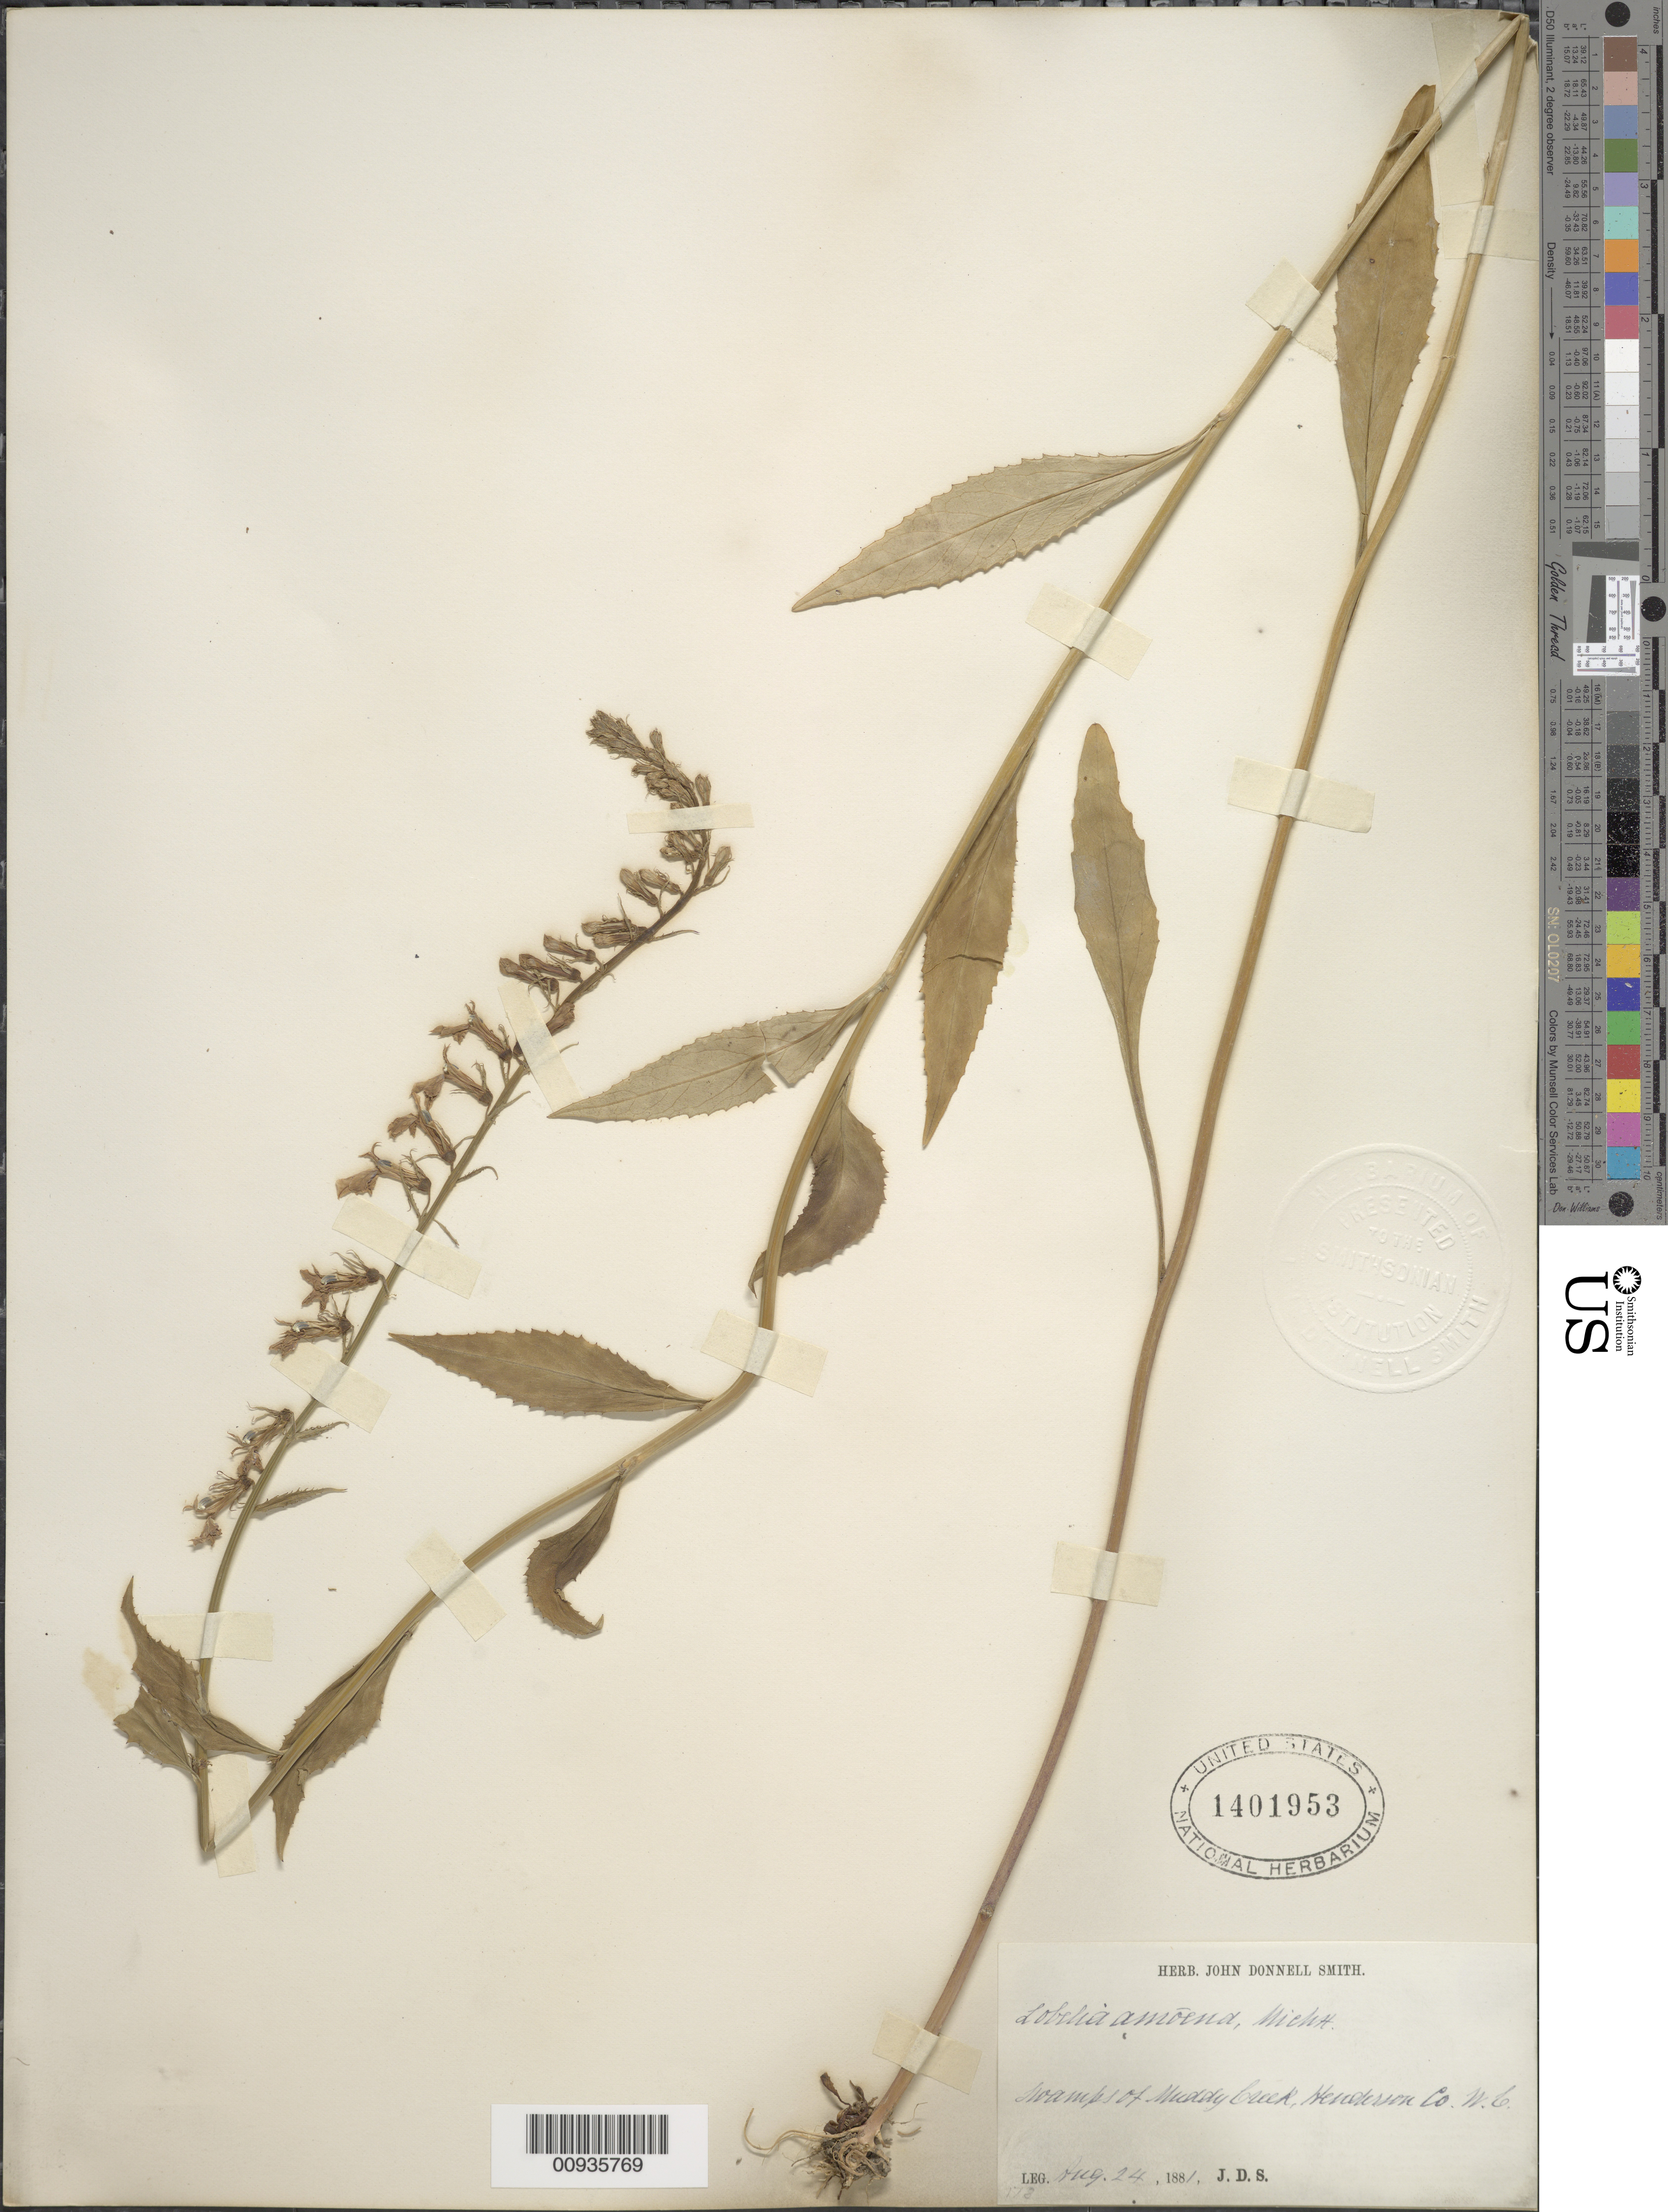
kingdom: Plantae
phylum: Tracheophyta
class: Magnoliopsida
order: Asterales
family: Campanulaceae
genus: Lobelia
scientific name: Lobelia amoena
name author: Michx.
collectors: J. Donnell Smith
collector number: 178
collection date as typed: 24 Aug 1881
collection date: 1881-08-24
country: United States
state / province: North Carolina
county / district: Henderson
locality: swamps of muddy creek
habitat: swamps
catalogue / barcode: US 1401953